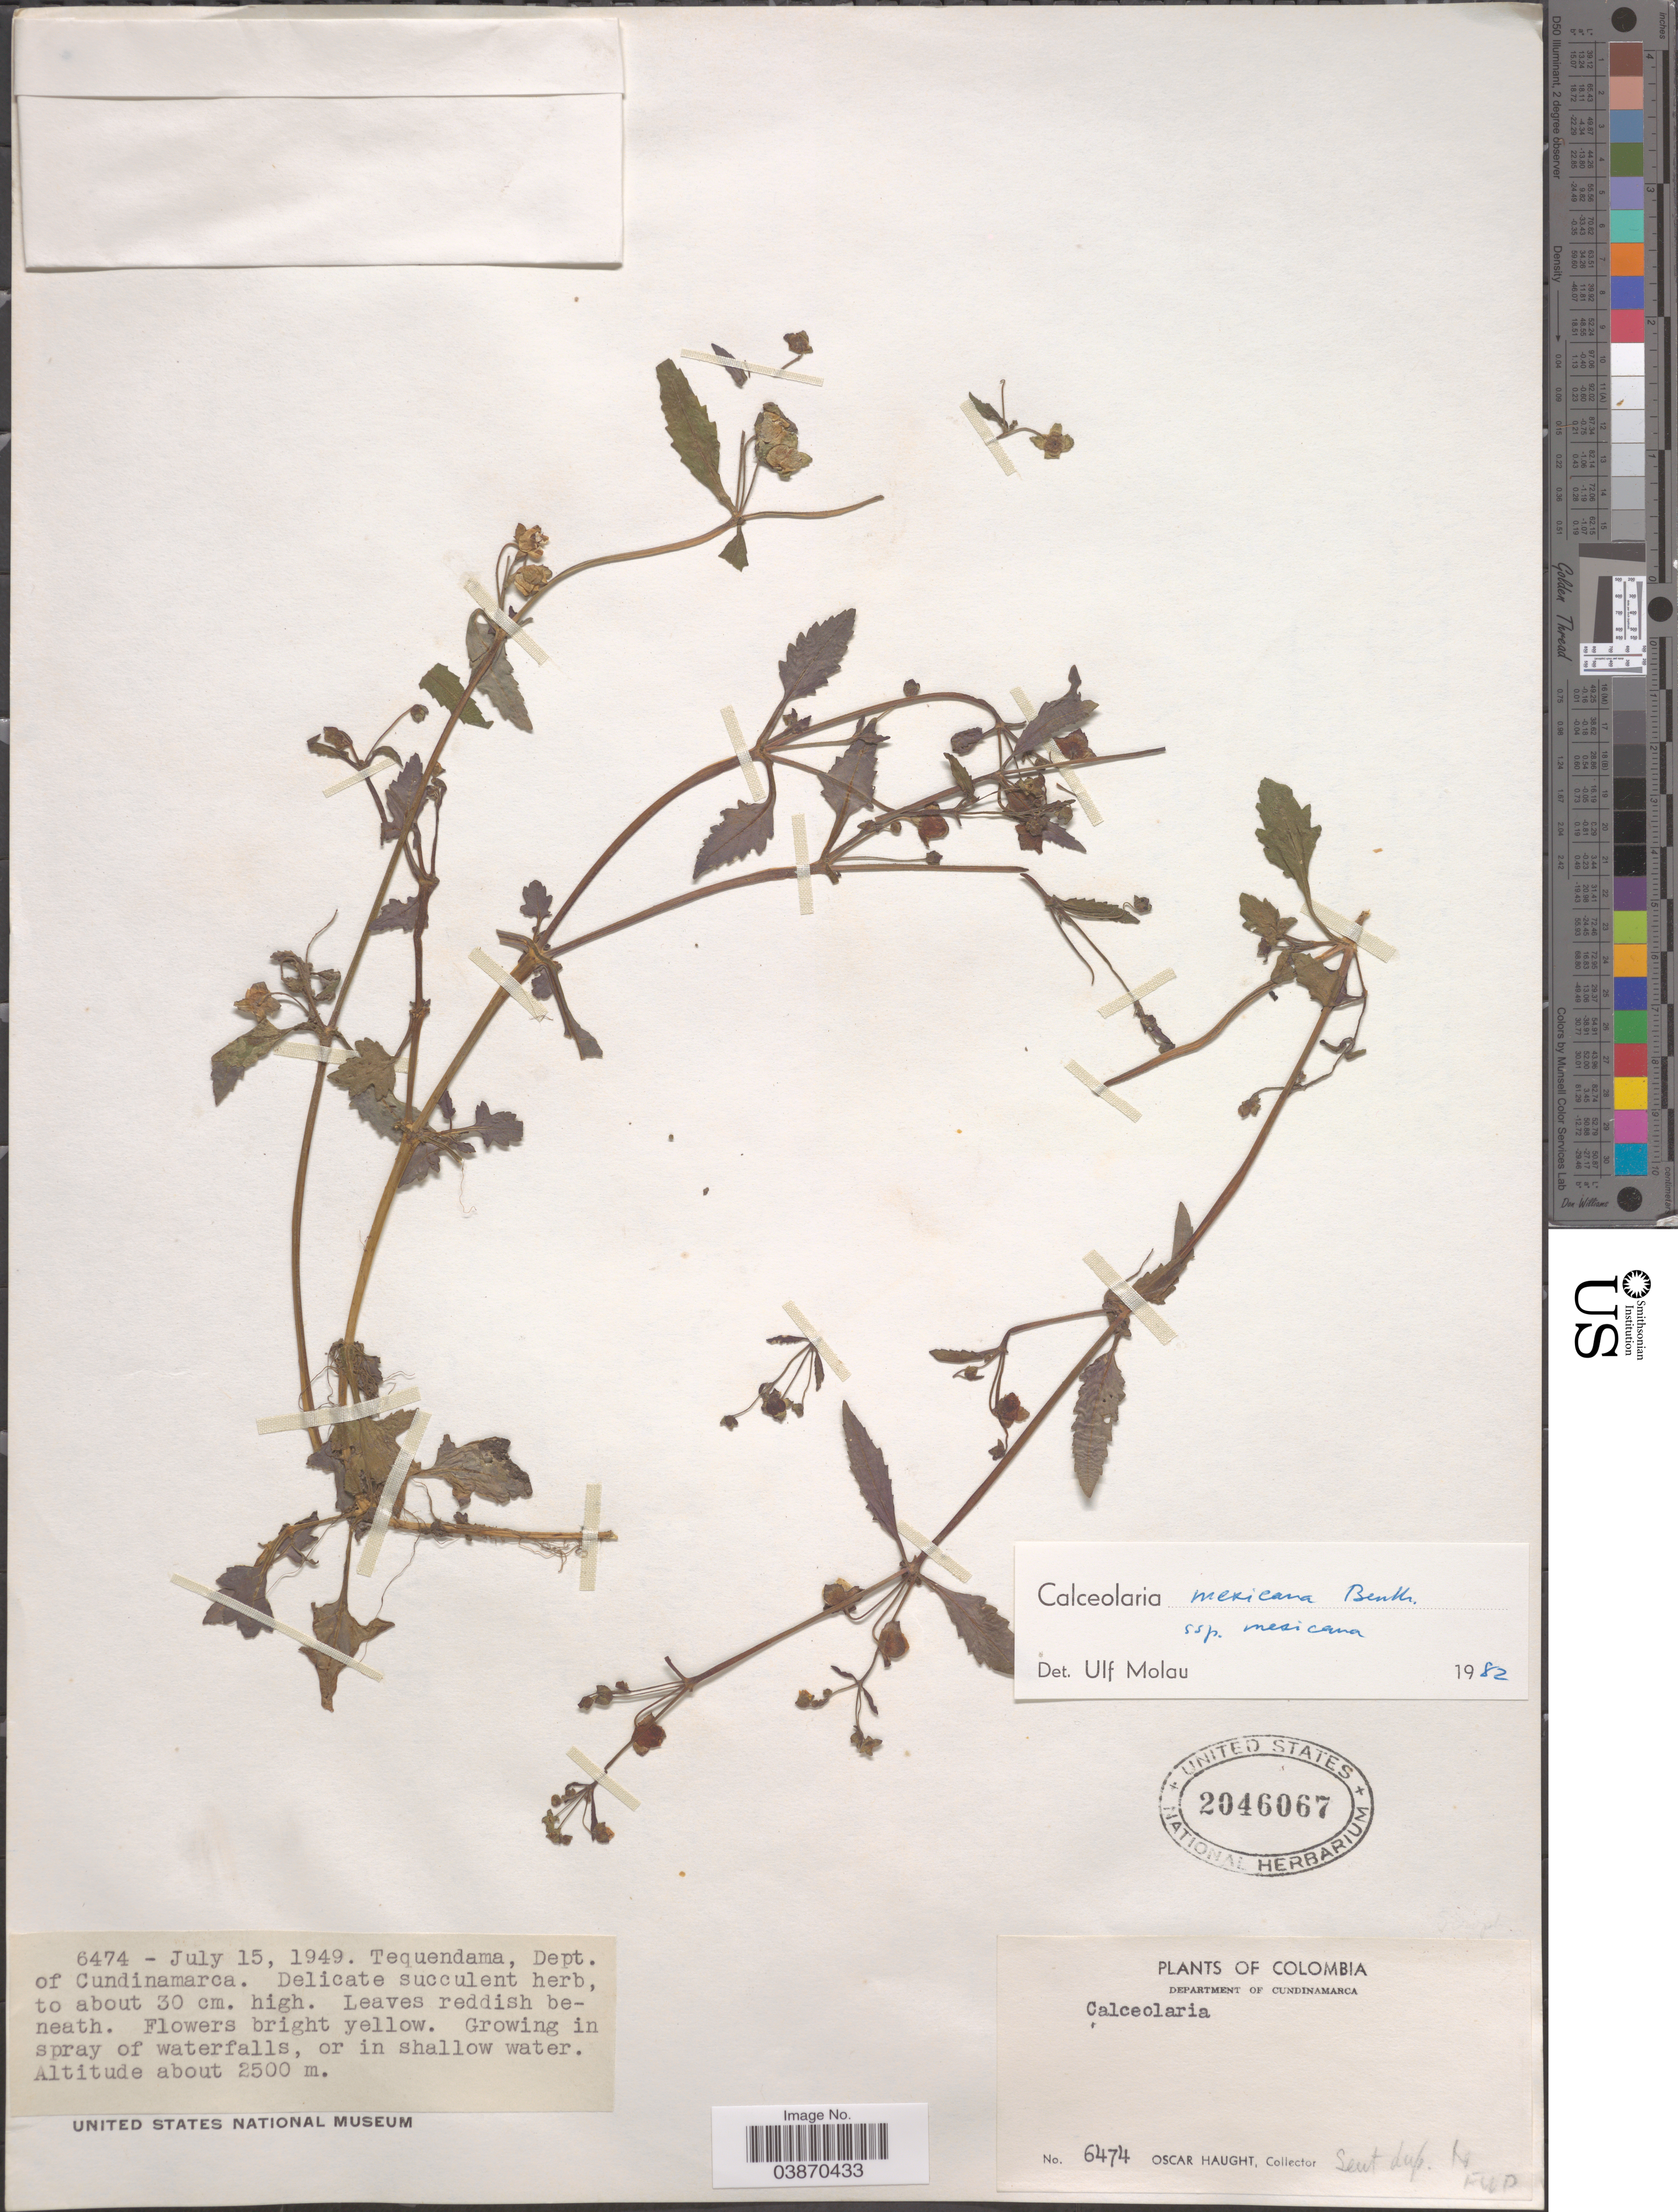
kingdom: Plantae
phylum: Tracheophyta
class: Magnoliopsida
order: Lamiales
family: Calceolariaceae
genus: Calceolaria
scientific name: Calceolaria mexicana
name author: Benth.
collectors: O. L. Haught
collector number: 6474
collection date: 1949-07-15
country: Colombia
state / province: Cundinamarca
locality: Tequendama, Dept. Cundinamarca. Department of Cundinamarca.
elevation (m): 2500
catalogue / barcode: US 2046067